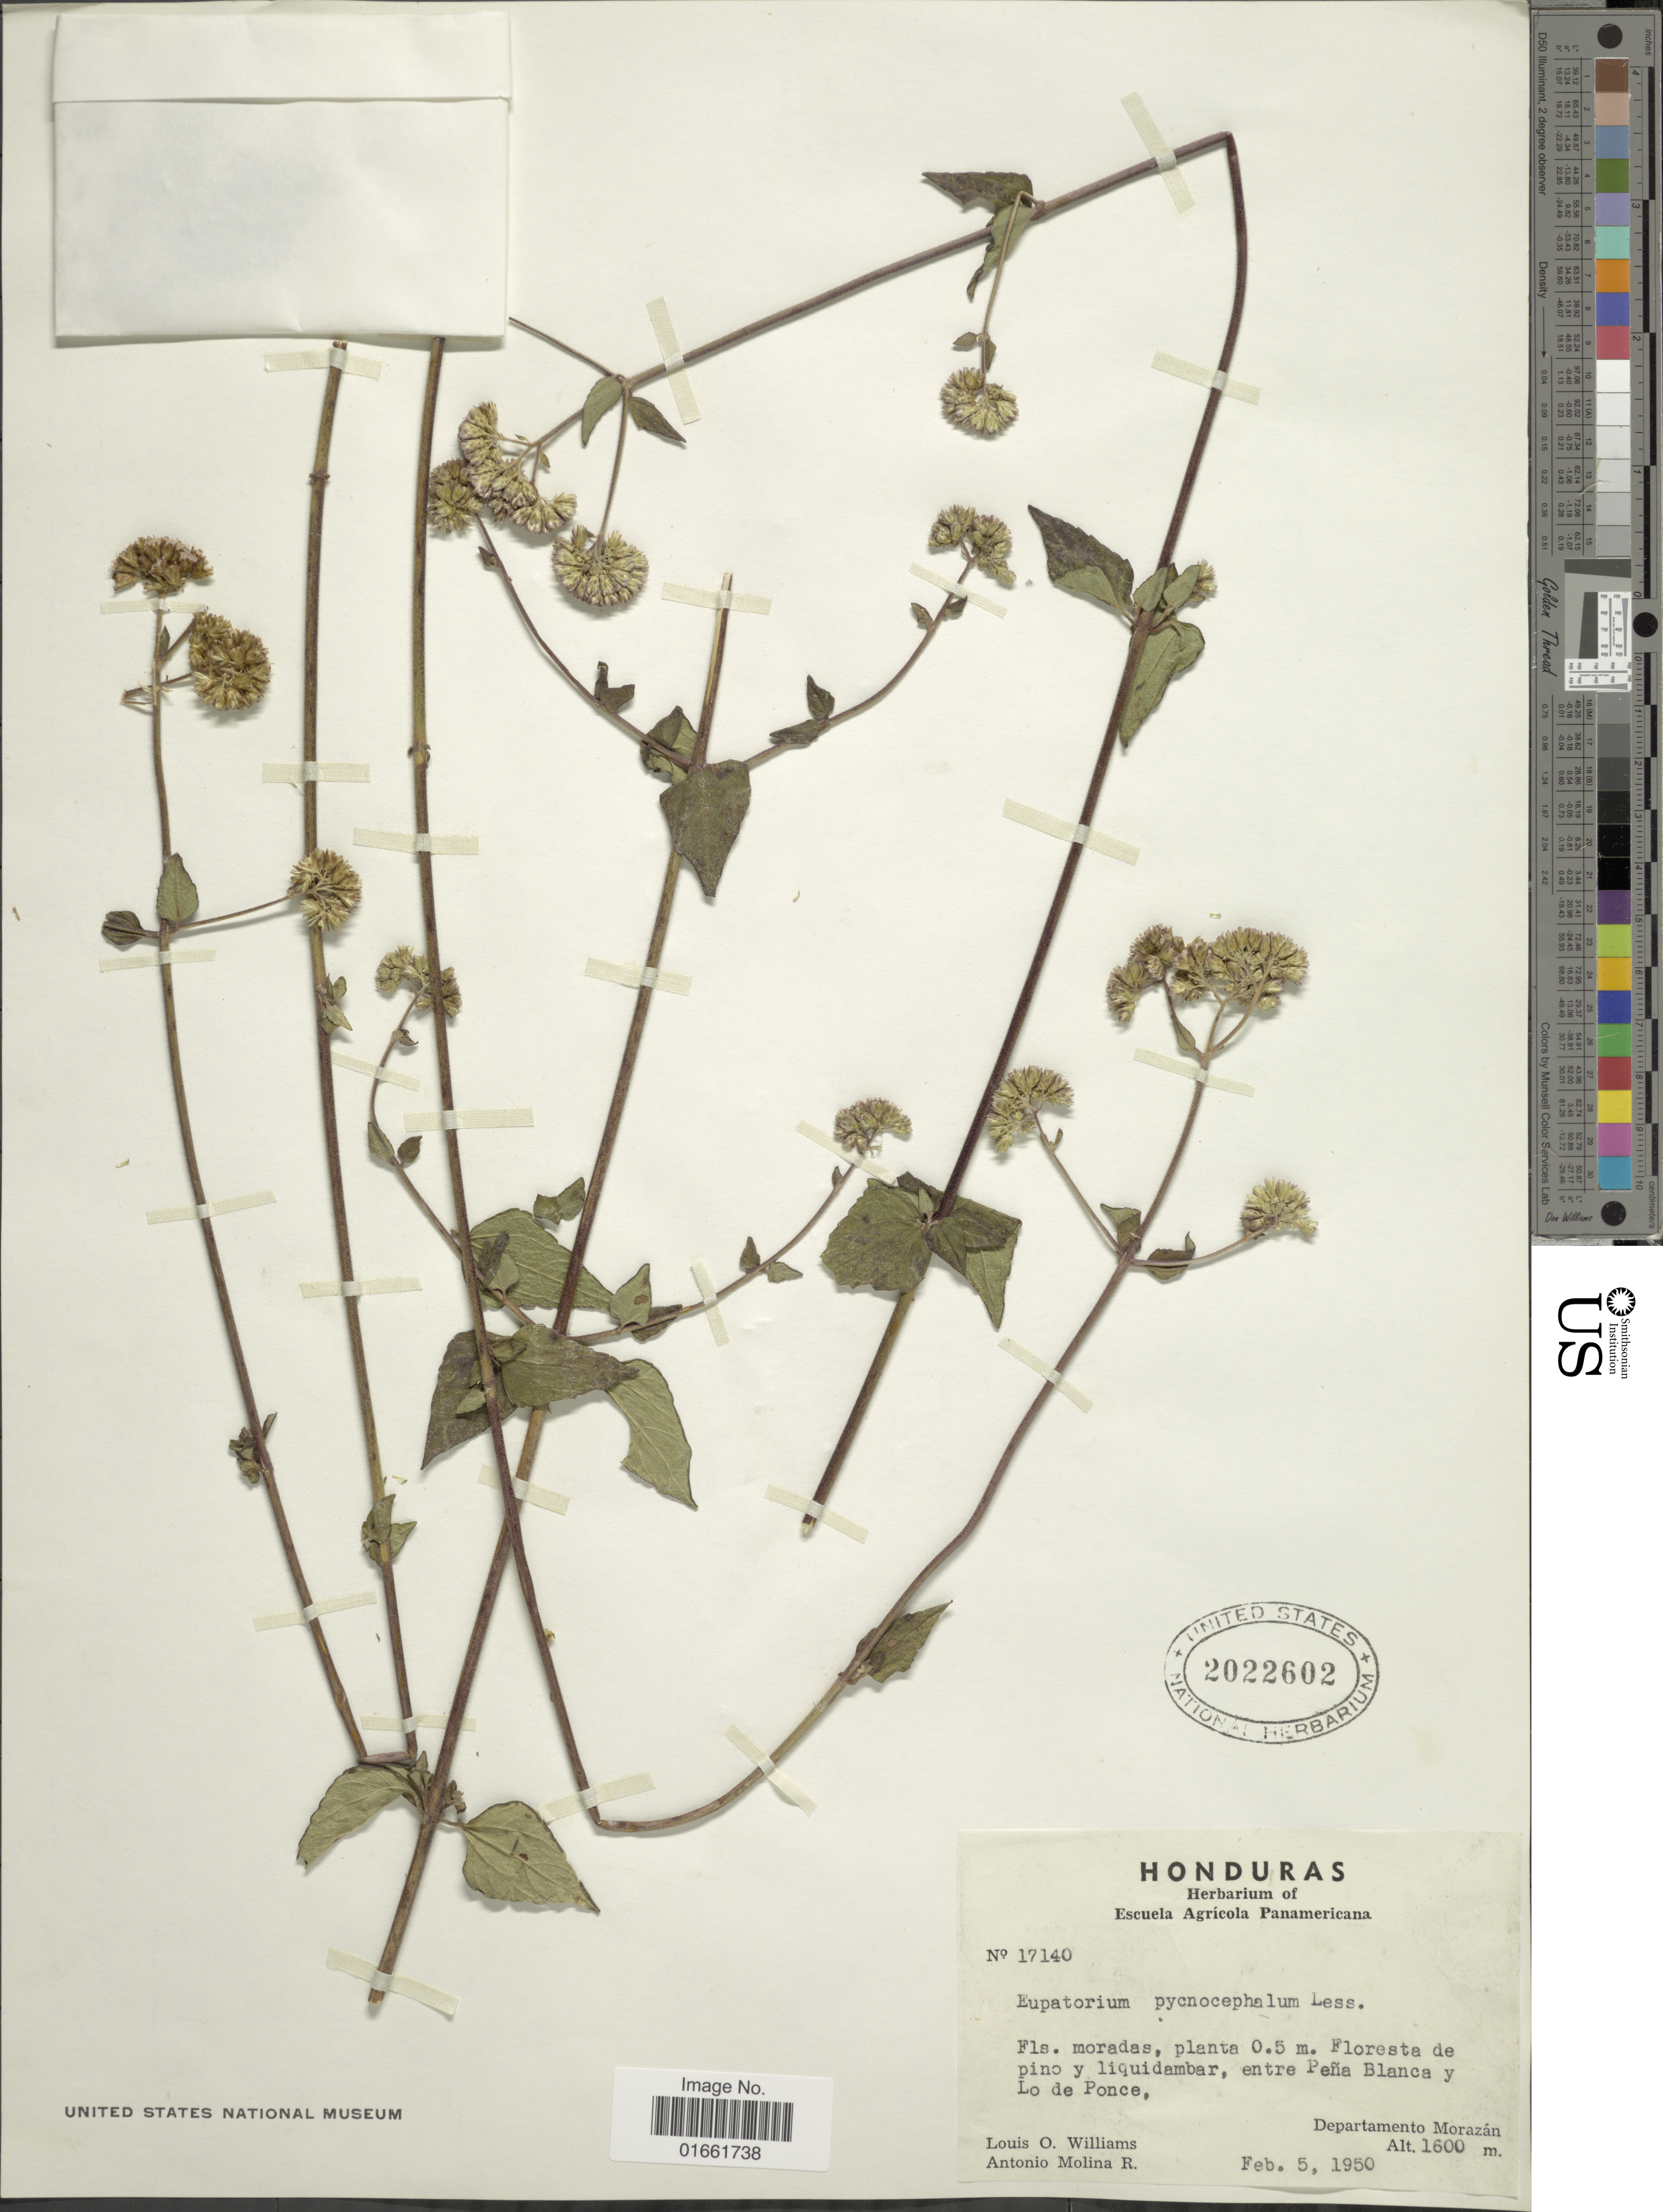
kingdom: Plantae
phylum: Tracheophyta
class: Magnoliopsida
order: Asterales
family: Asteraceae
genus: Fleischmannia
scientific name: Fleischmannia pratensis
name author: (Klatt) R.M. King & H. Rob.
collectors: L. O. Williams & A. Molina R.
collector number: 17140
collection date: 1950-02-05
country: Honduras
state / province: Fco. Morazán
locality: Floresta de pino y liquidambar, entre Peña Blanca y Lo de Ponce, Departamento Morazán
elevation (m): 1600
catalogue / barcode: US 2022602